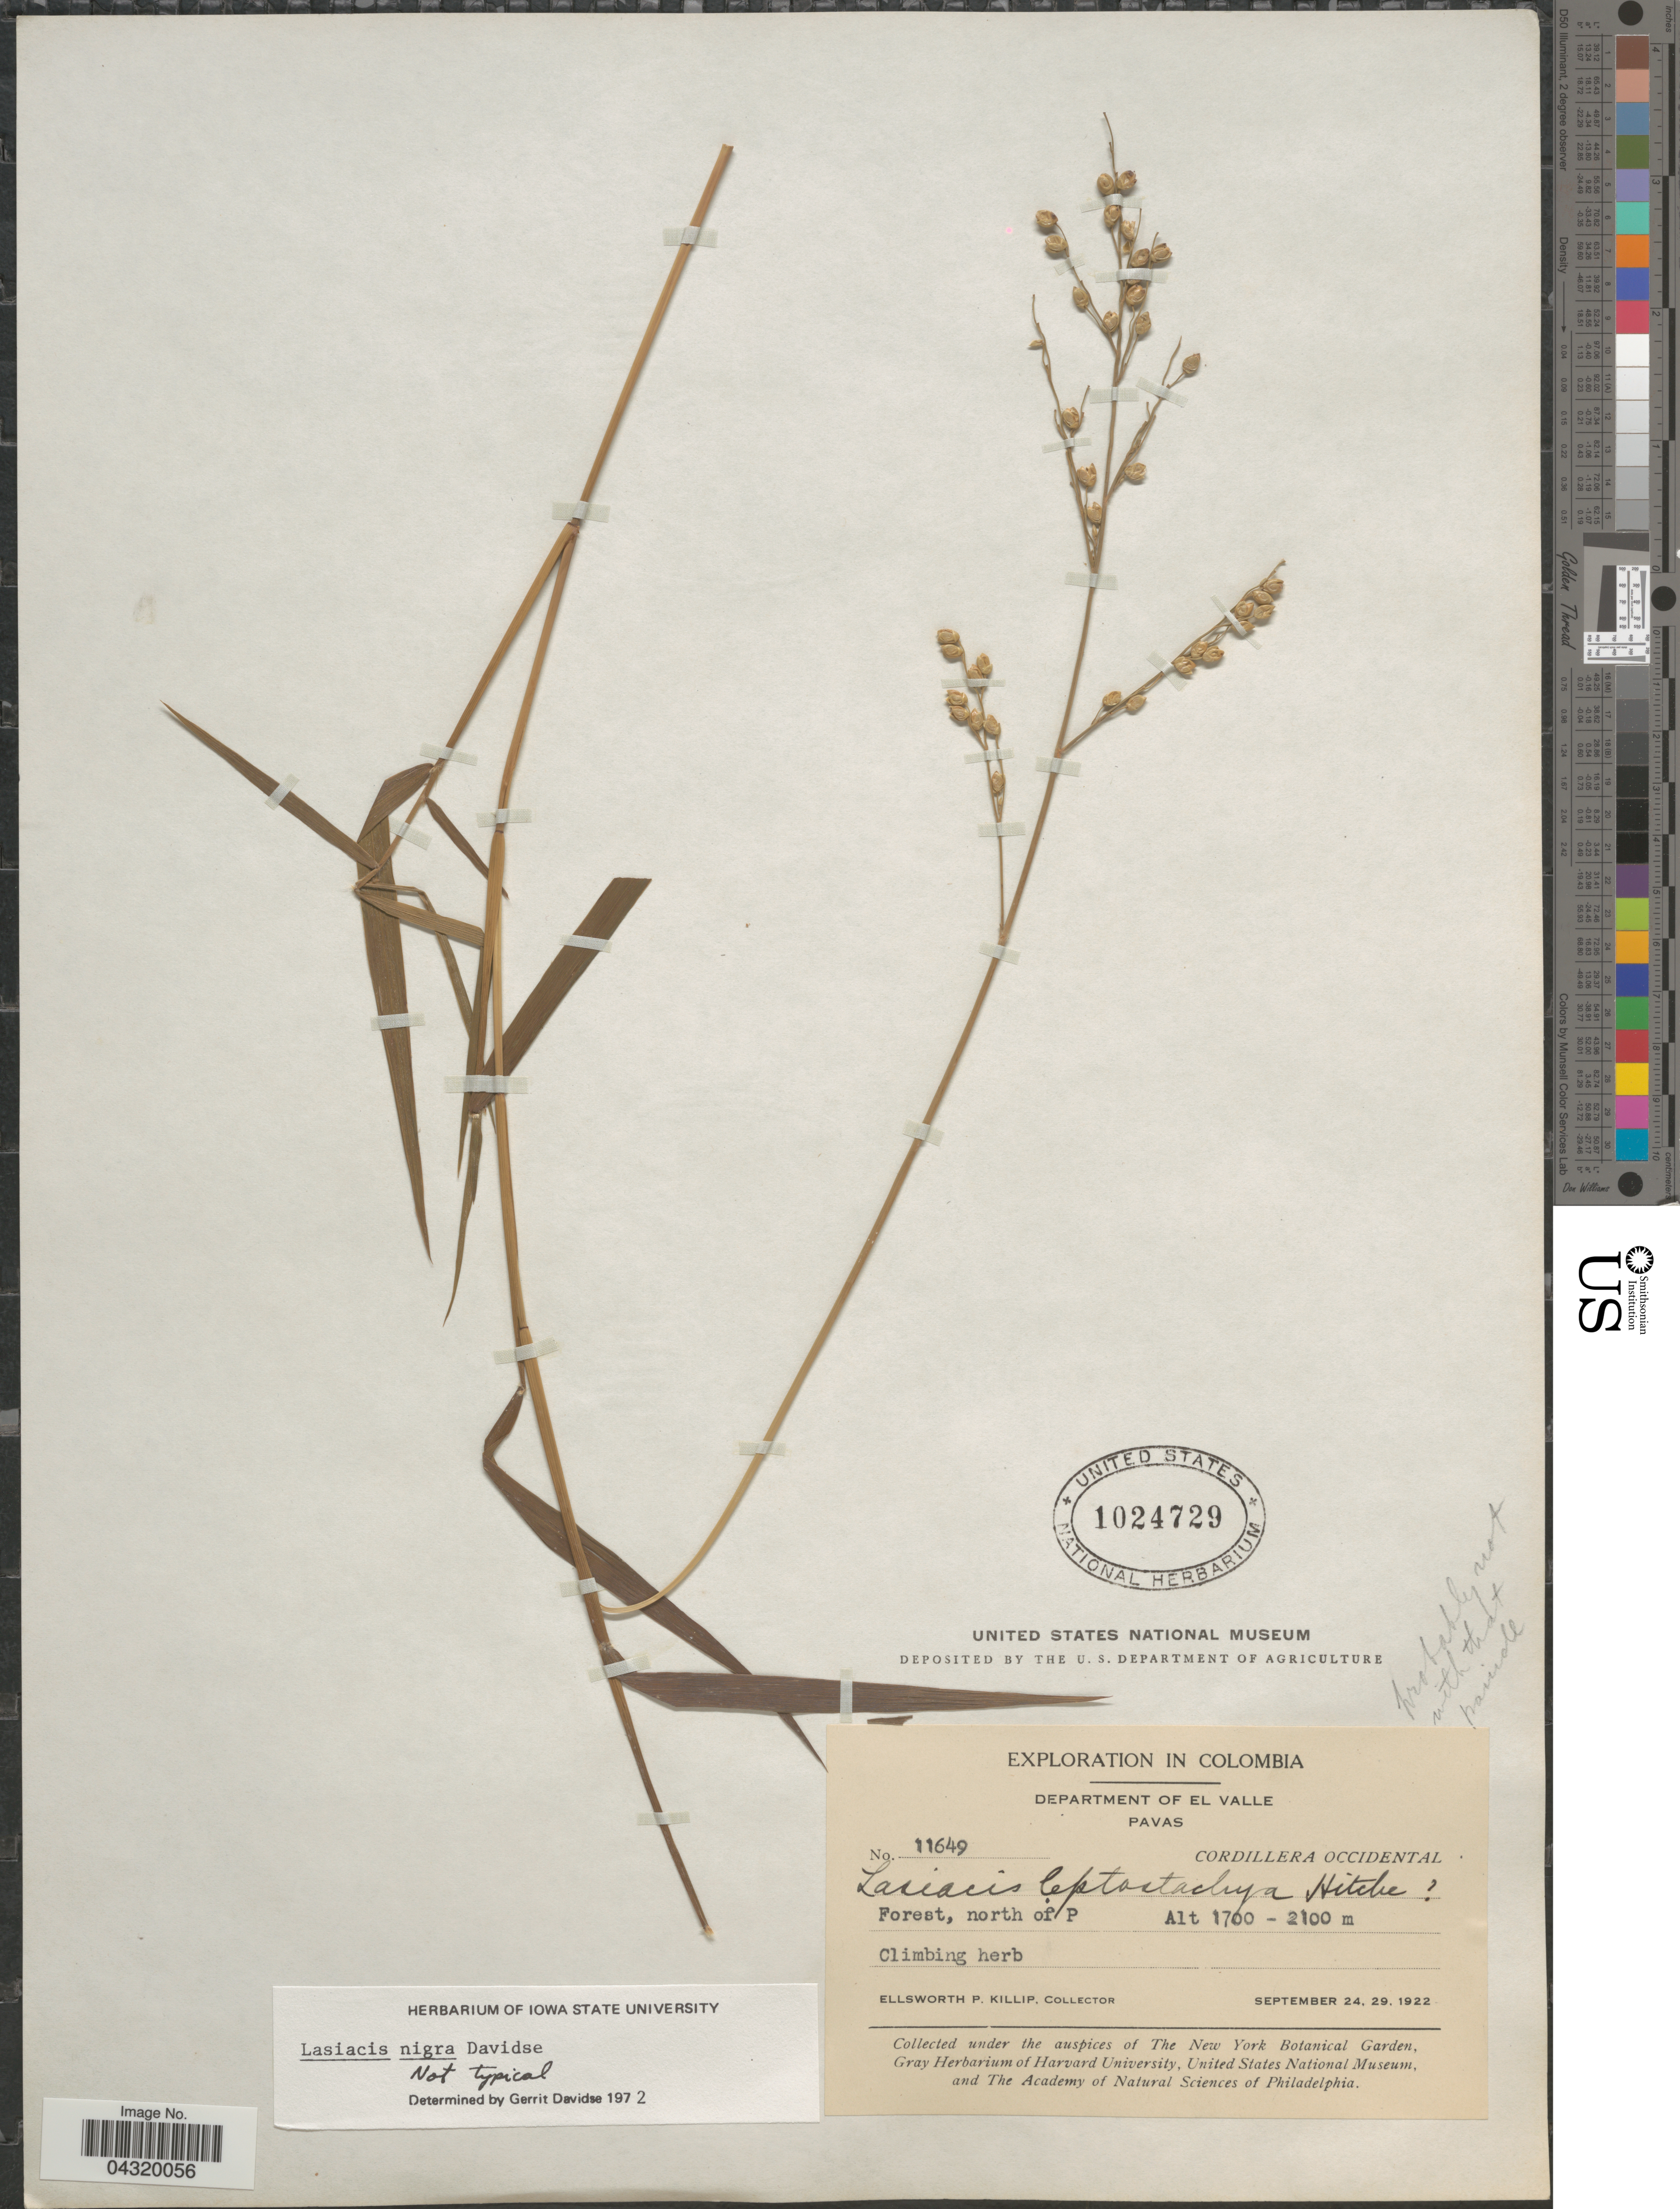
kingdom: Plantae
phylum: Tracheophyta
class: Liliopsida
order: Poales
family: Poaceae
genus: Lasiacis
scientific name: Lasiacis nigra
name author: Davidse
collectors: E. P. Killip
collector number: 11649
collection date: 1922-09-24/1922-09-29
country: Colombia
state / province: Valle del Cauca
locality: Exploration in Colombia. Department of El Valle. Pavas. Cordillera Occidental. Forest, north of P.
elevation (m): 1700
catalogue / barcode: US 1024729